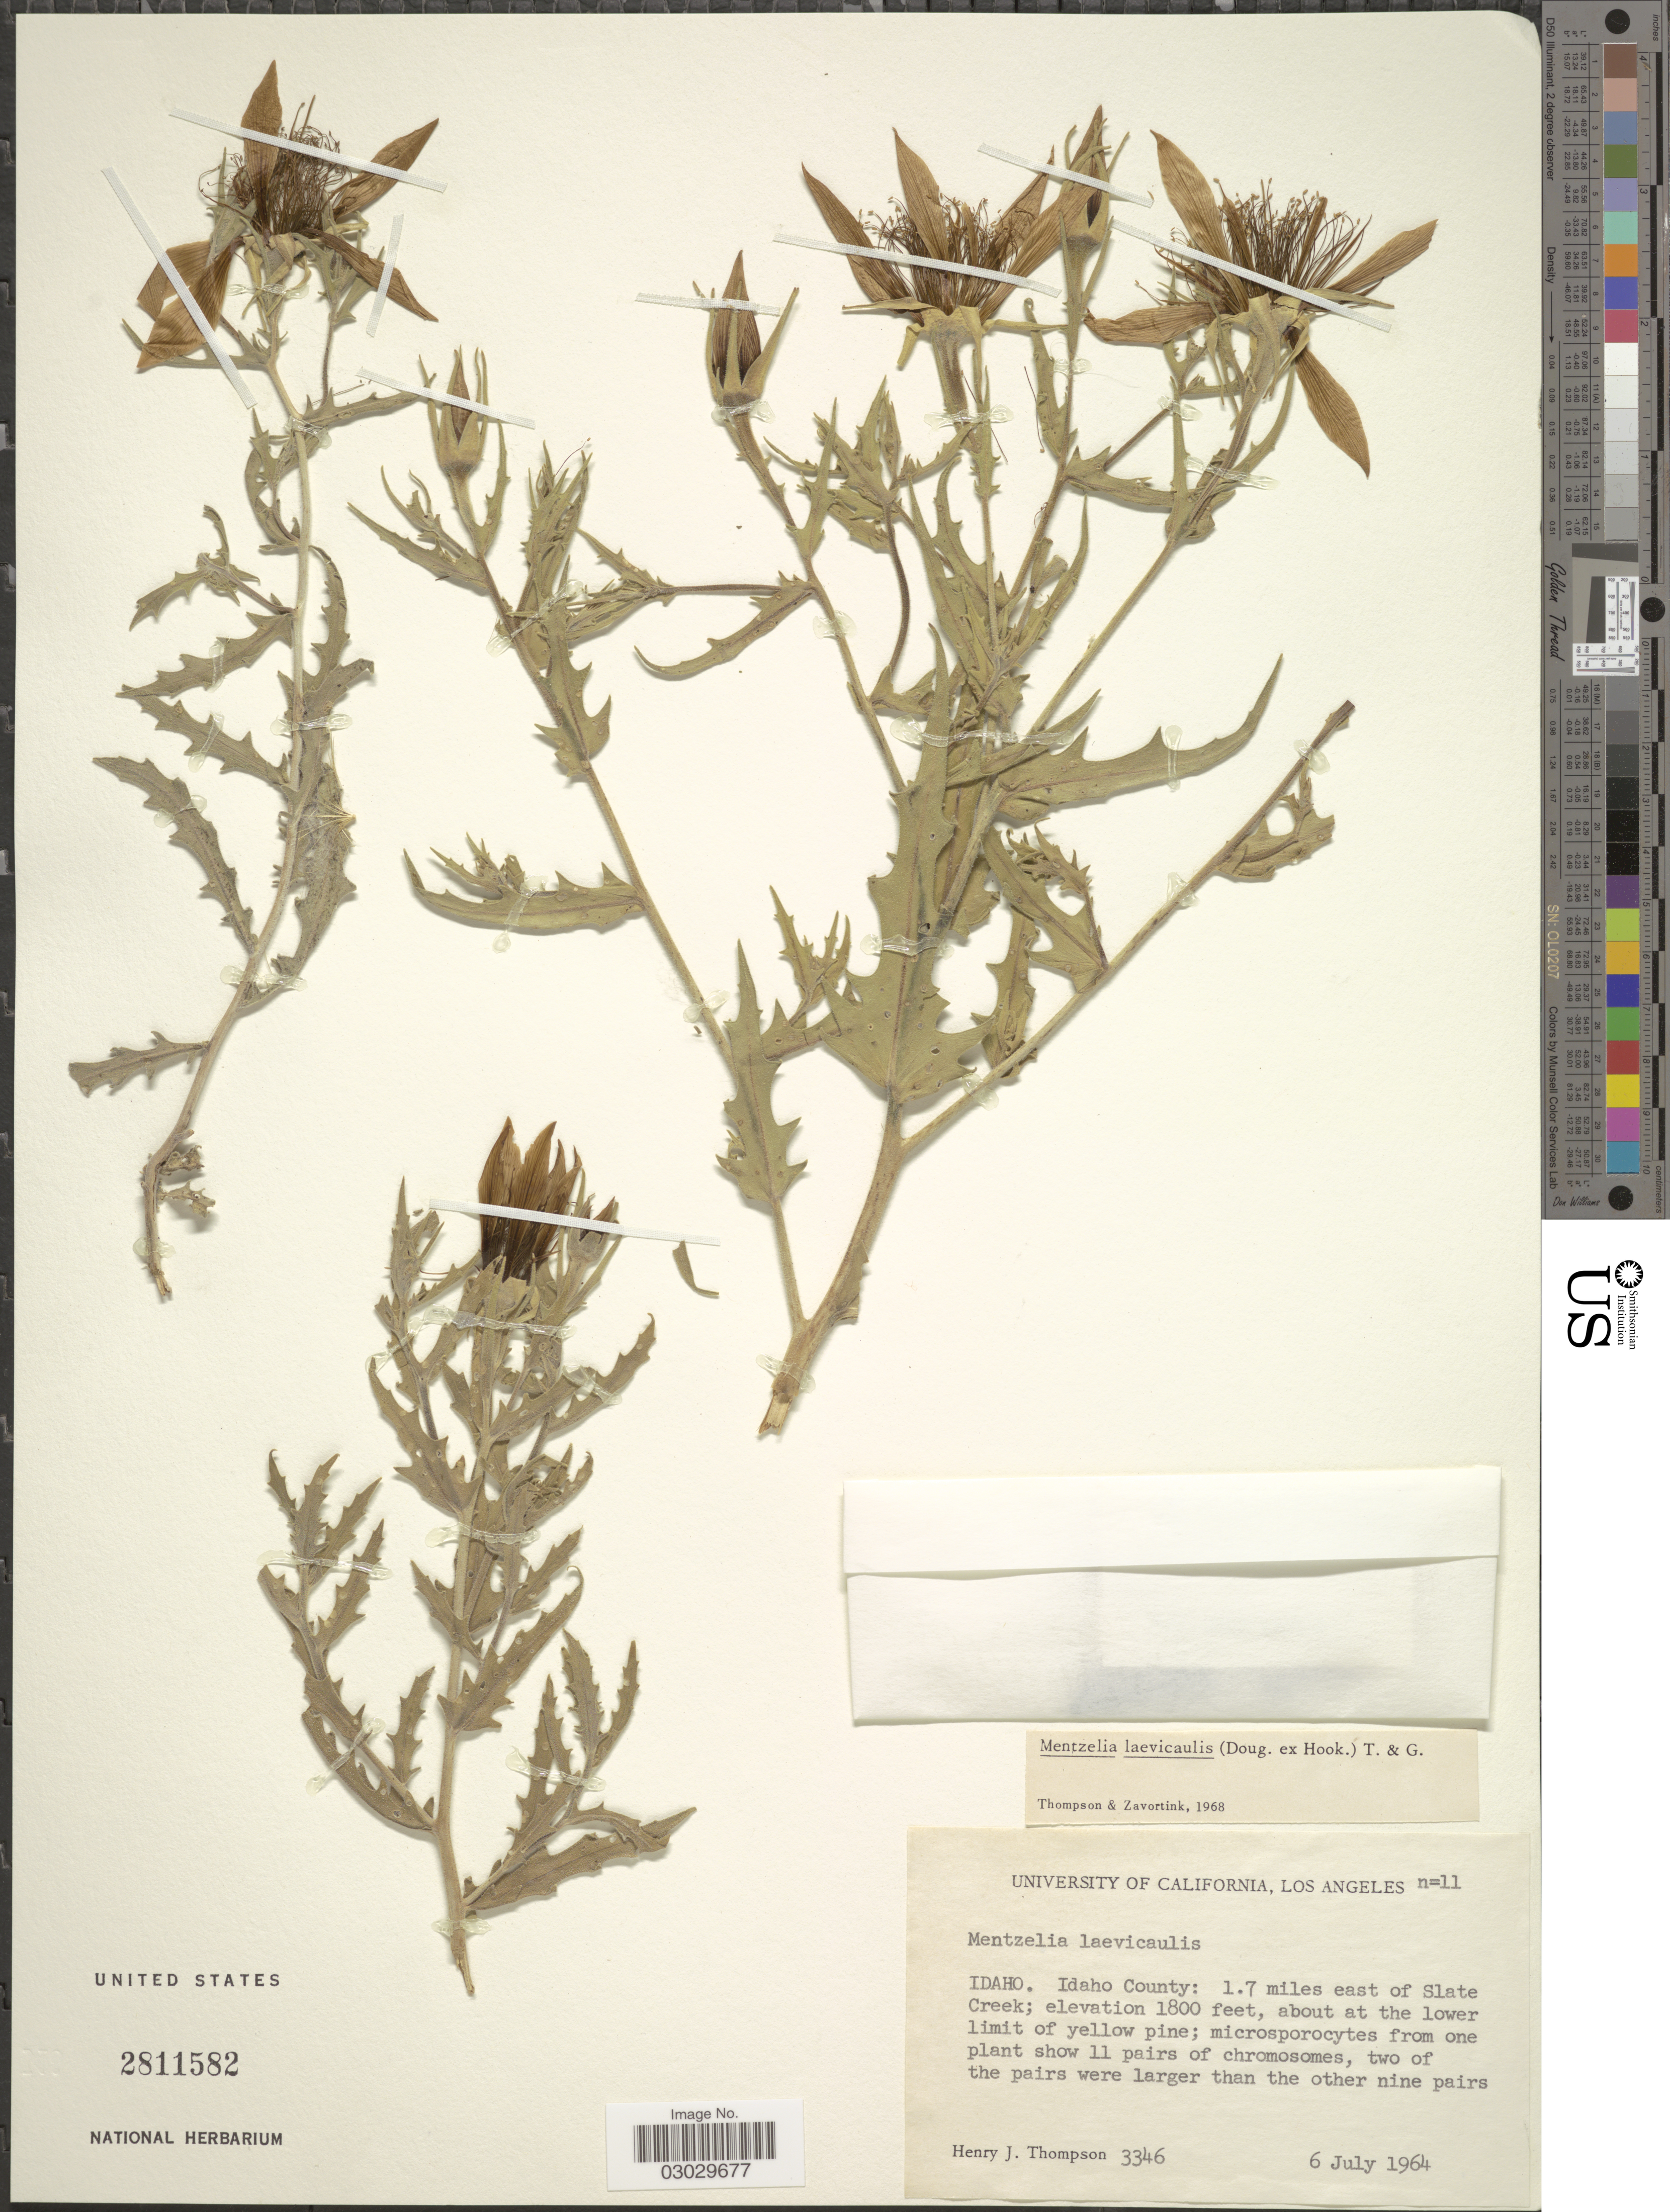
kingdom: Plantae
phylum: Tracheophyta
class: Magnoliopsida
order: Cornales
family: Loasaceae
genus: Mentzelia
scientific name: Mentzelia laevicaulis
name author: (Douglas ex Hook.) Torr. & A. Gray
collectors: H. J. Thompson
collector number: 3346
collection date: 1964-07-06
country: United States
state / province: Idaho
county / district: Idaho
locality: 1.7 miles east of Slate Creek.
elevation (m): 549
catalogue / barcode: US 2811582